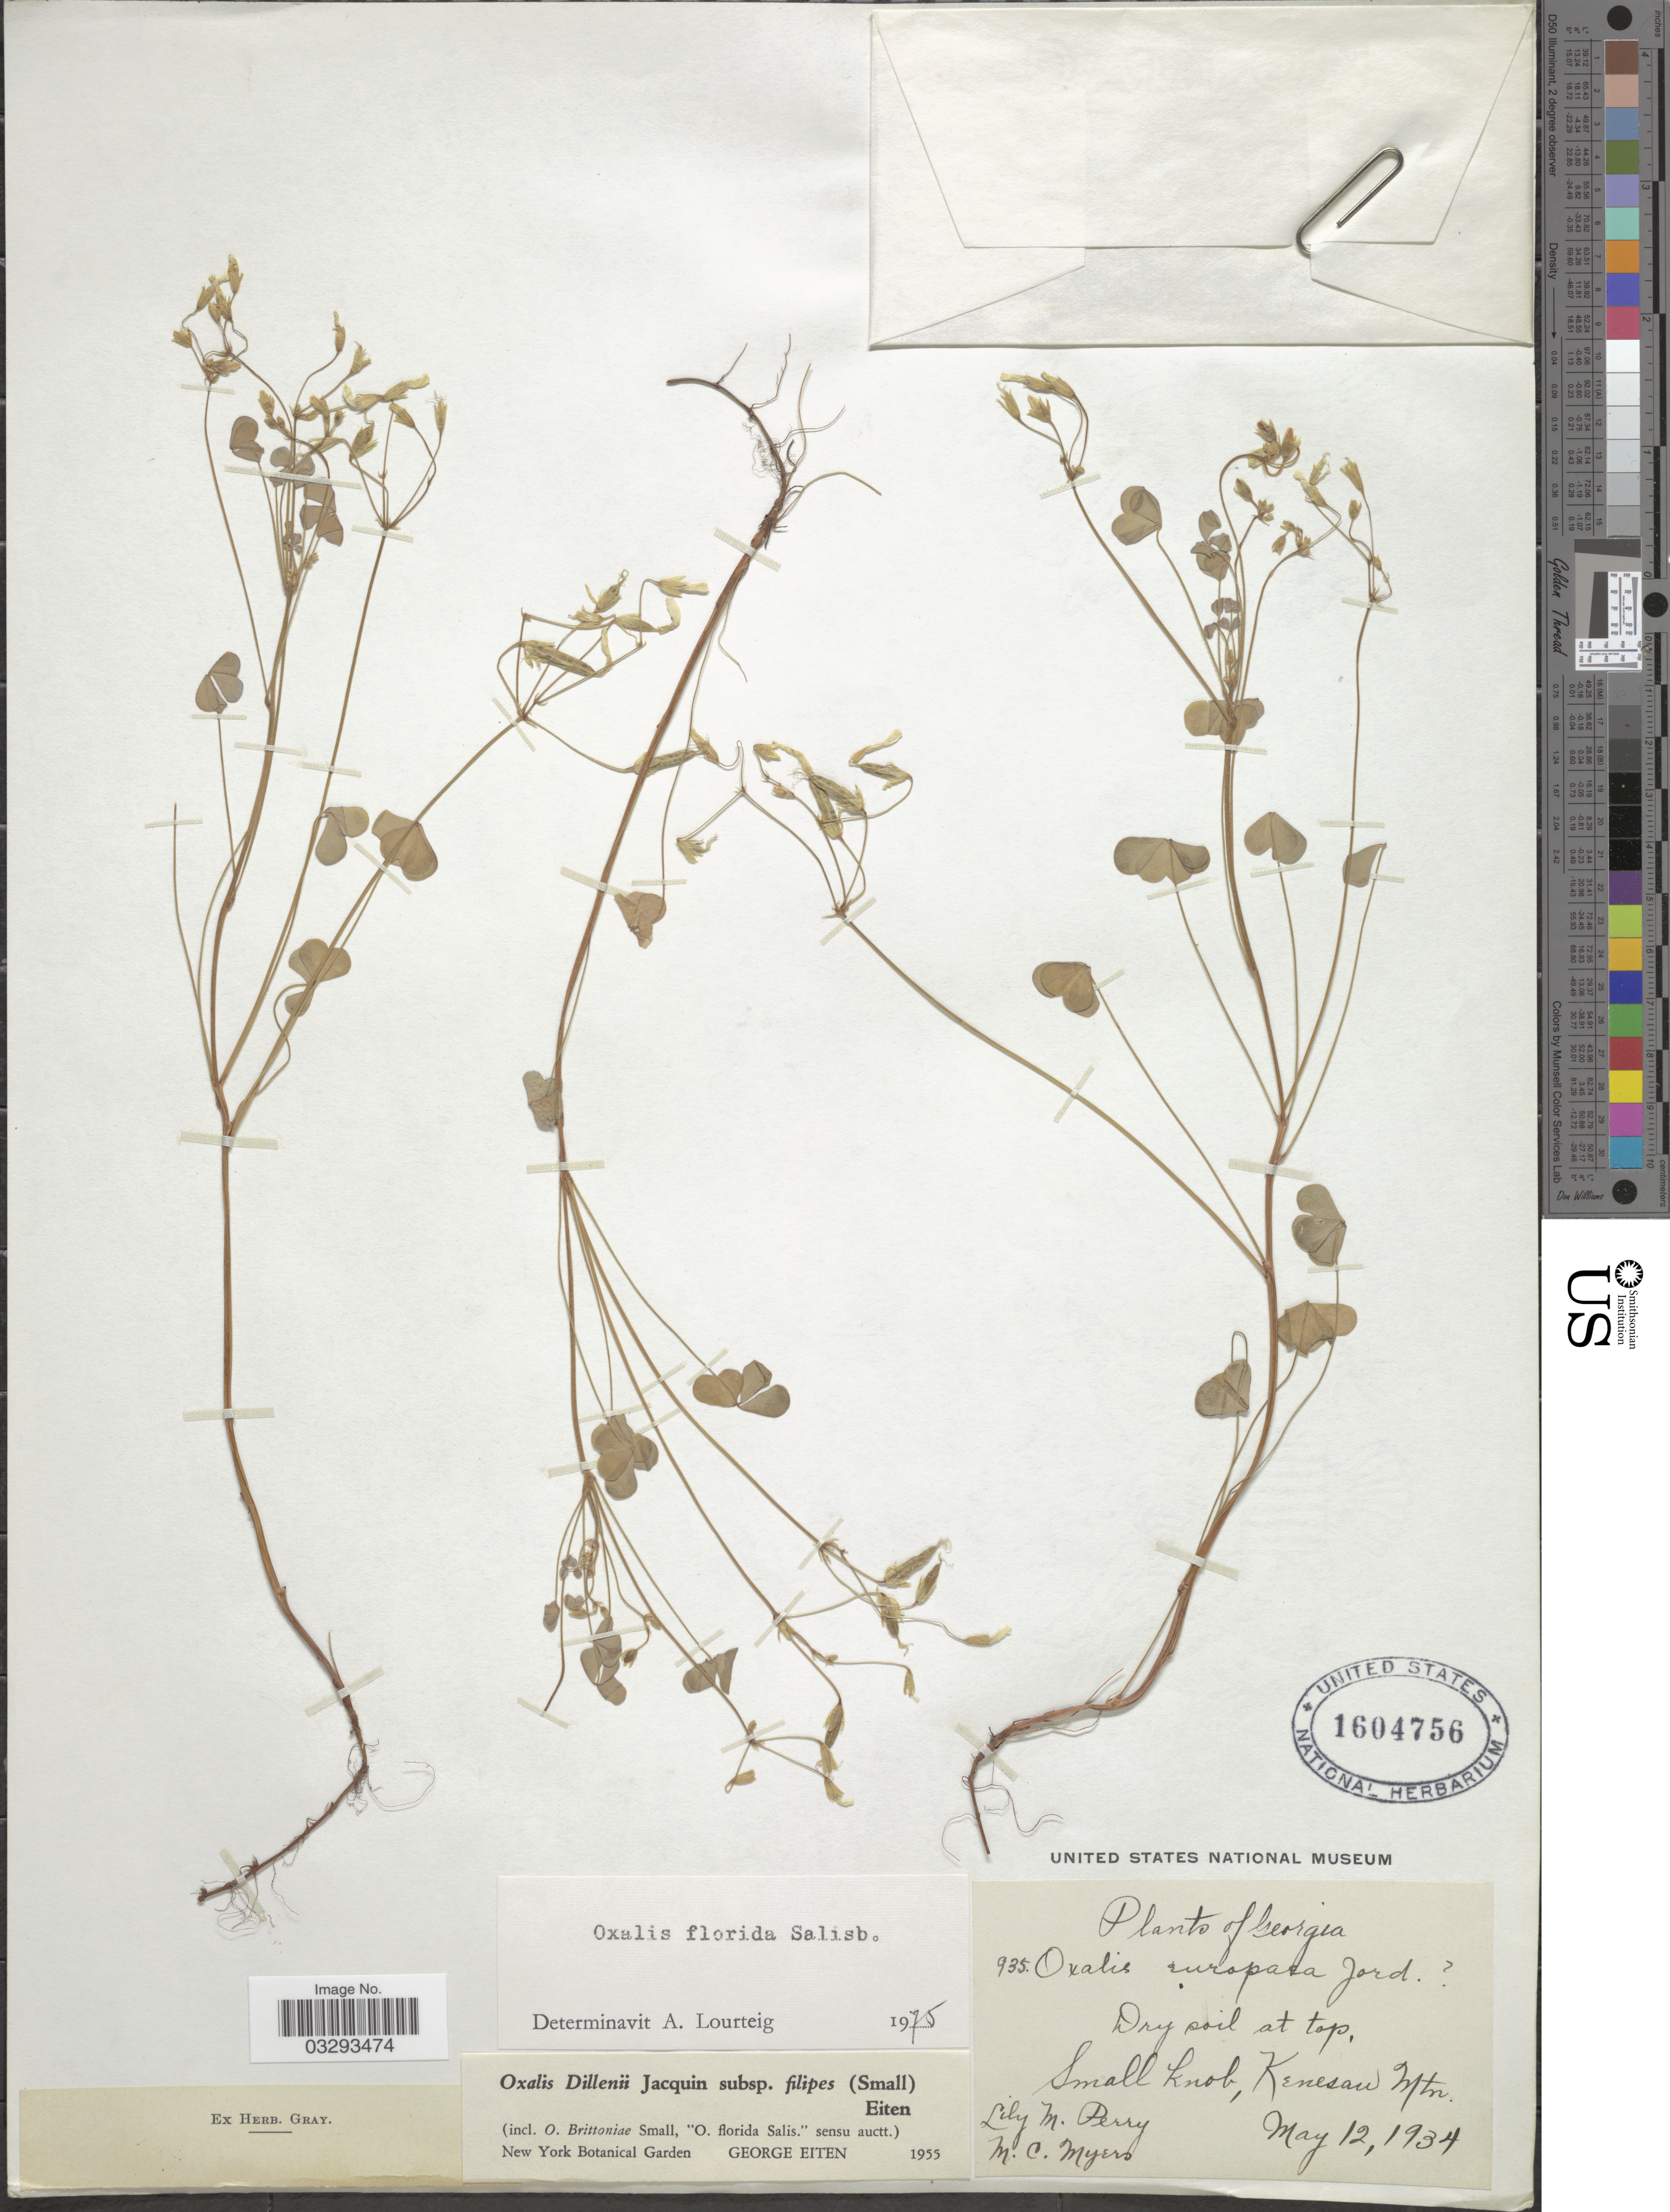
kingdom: Plantae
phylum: Tracheophyta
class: Magnoliopsida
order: Oxalidales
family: Oxalidaceae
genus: Oxalis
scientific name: Oxalis florida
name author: Salisb.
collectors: L. M. Perry & M. Myers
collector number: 935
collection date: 1934-05-12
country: United States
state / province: Georgia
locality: Small knob, Kenesaw Mtn.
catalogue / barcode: US 1604756